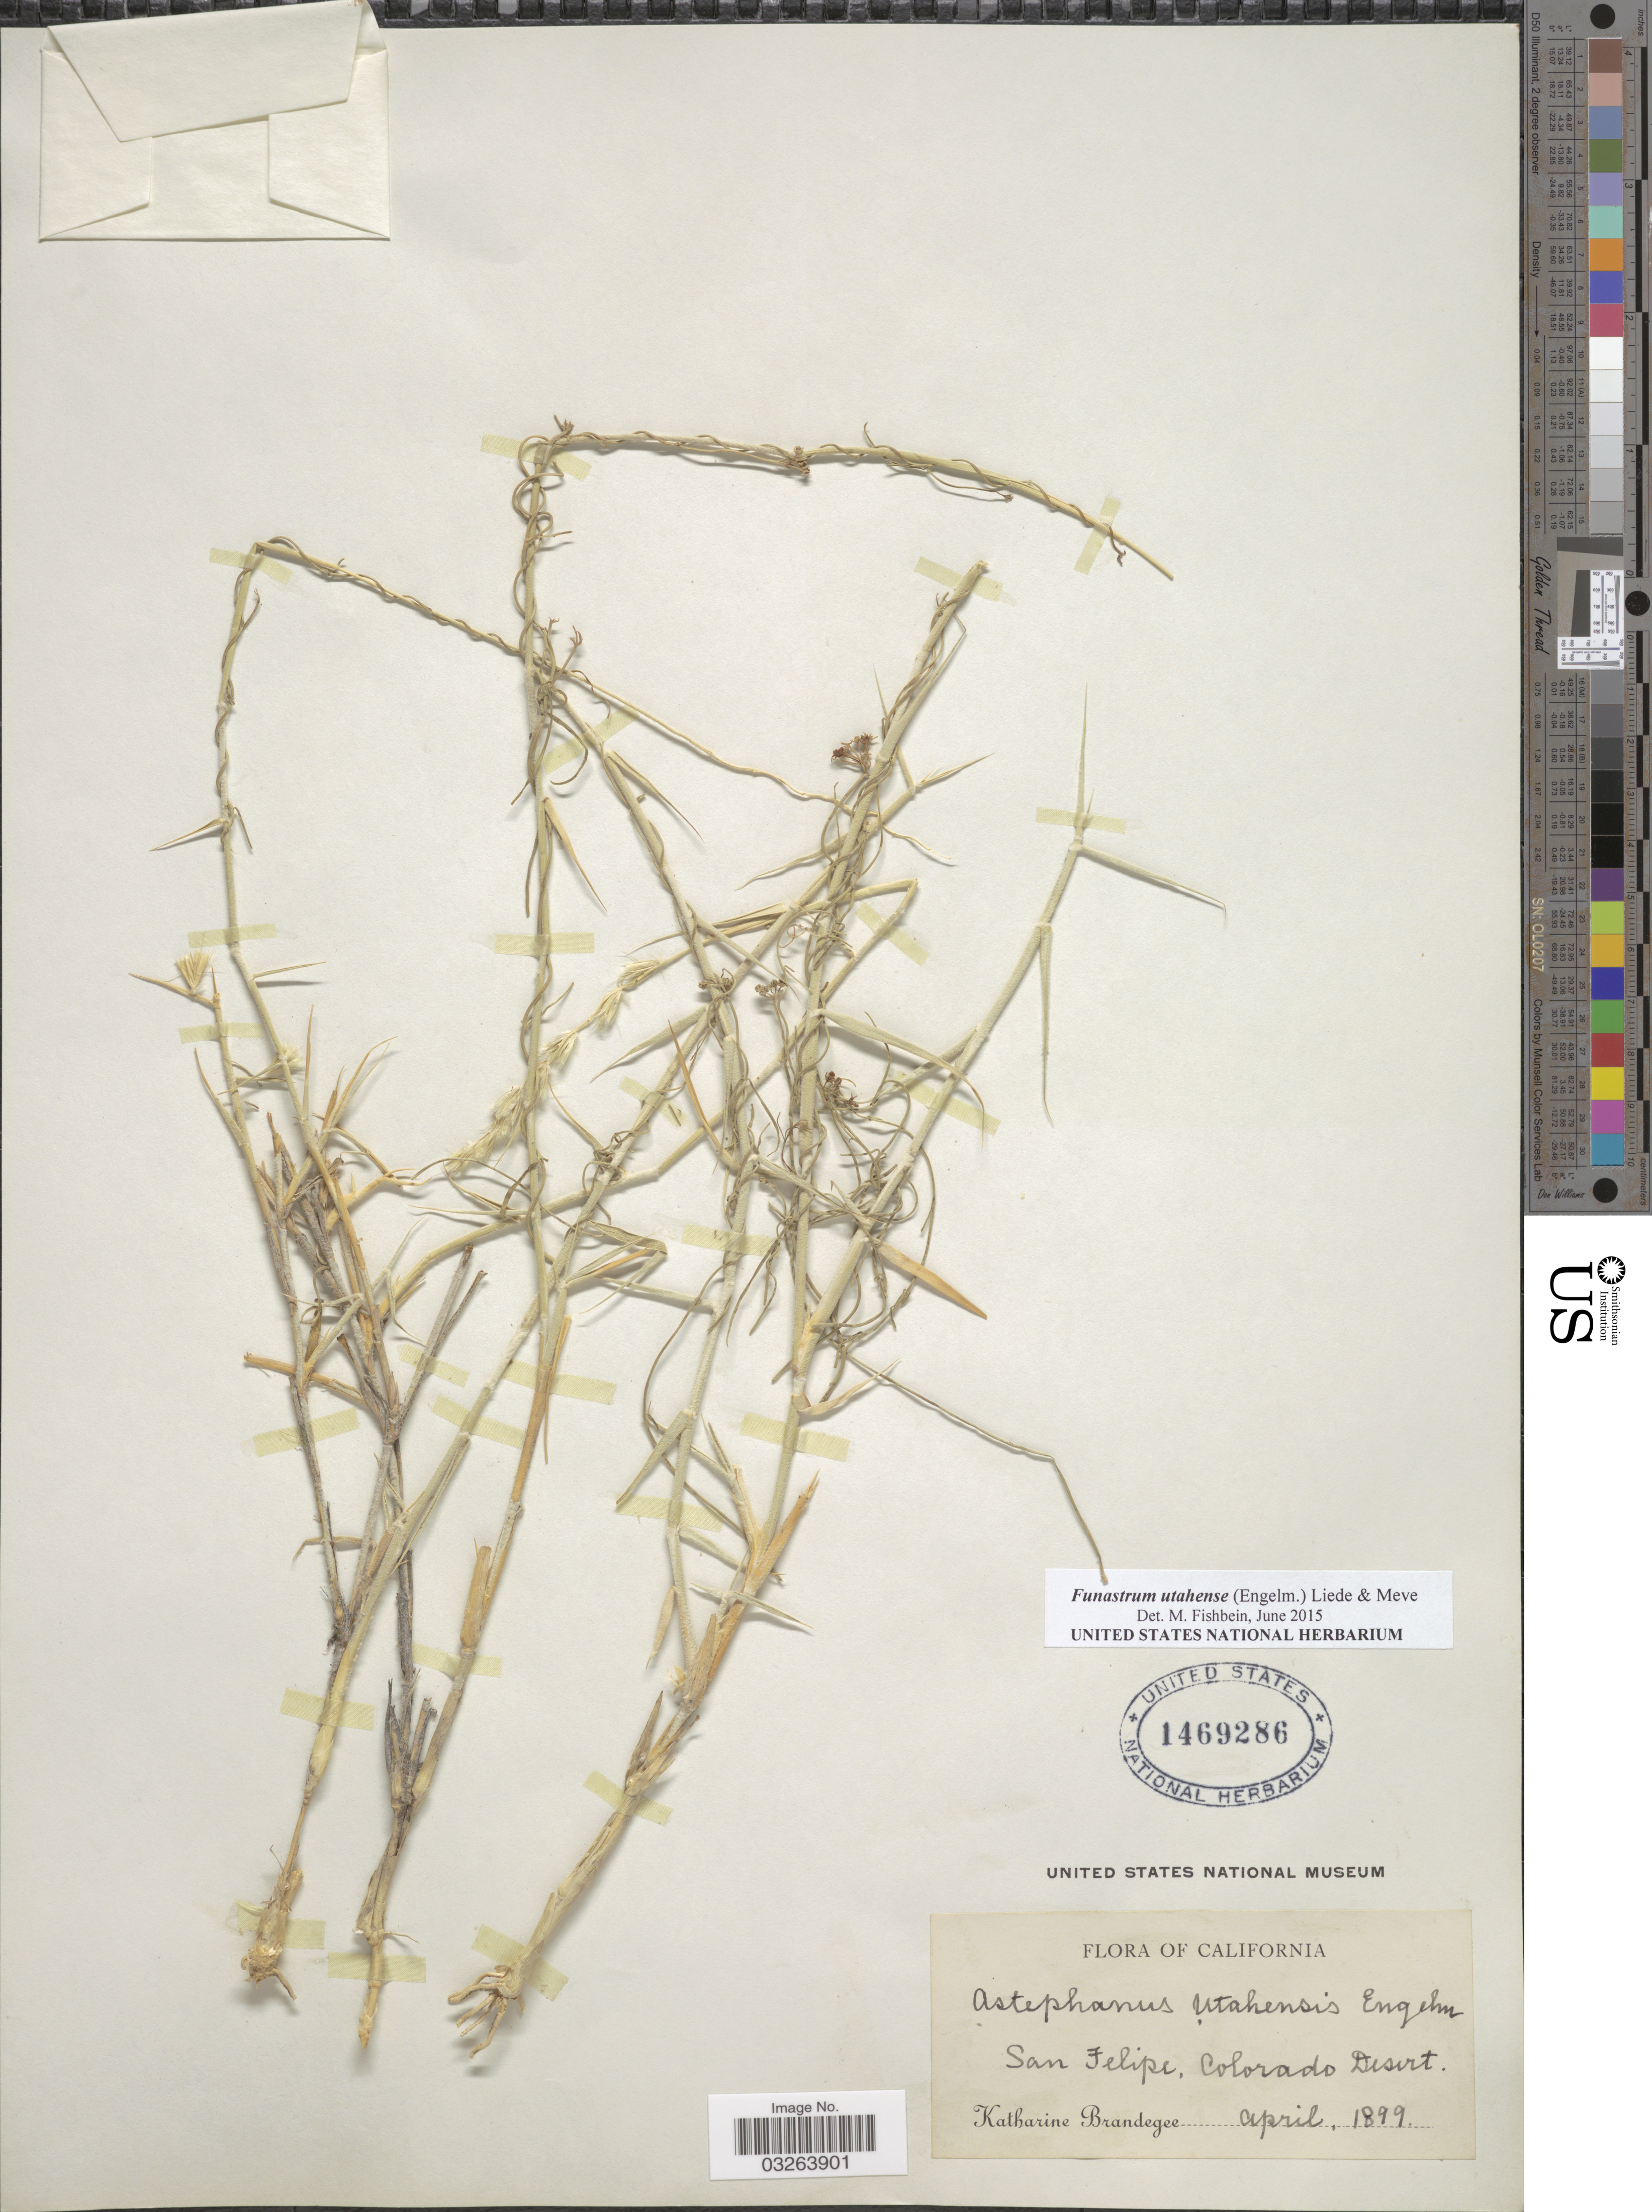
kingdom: Plantae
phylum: Tracheophyta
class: Magnoliopsida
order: Gentianales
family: Apocynaceae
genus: Funastrum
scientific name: Funastrum utahense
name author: (Engelm.) Liede & Meve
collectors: M. K. Brandegee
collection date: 1899-04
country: United States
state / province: California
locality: San Felipe, Colorado Desert.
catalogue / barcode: US 1469286